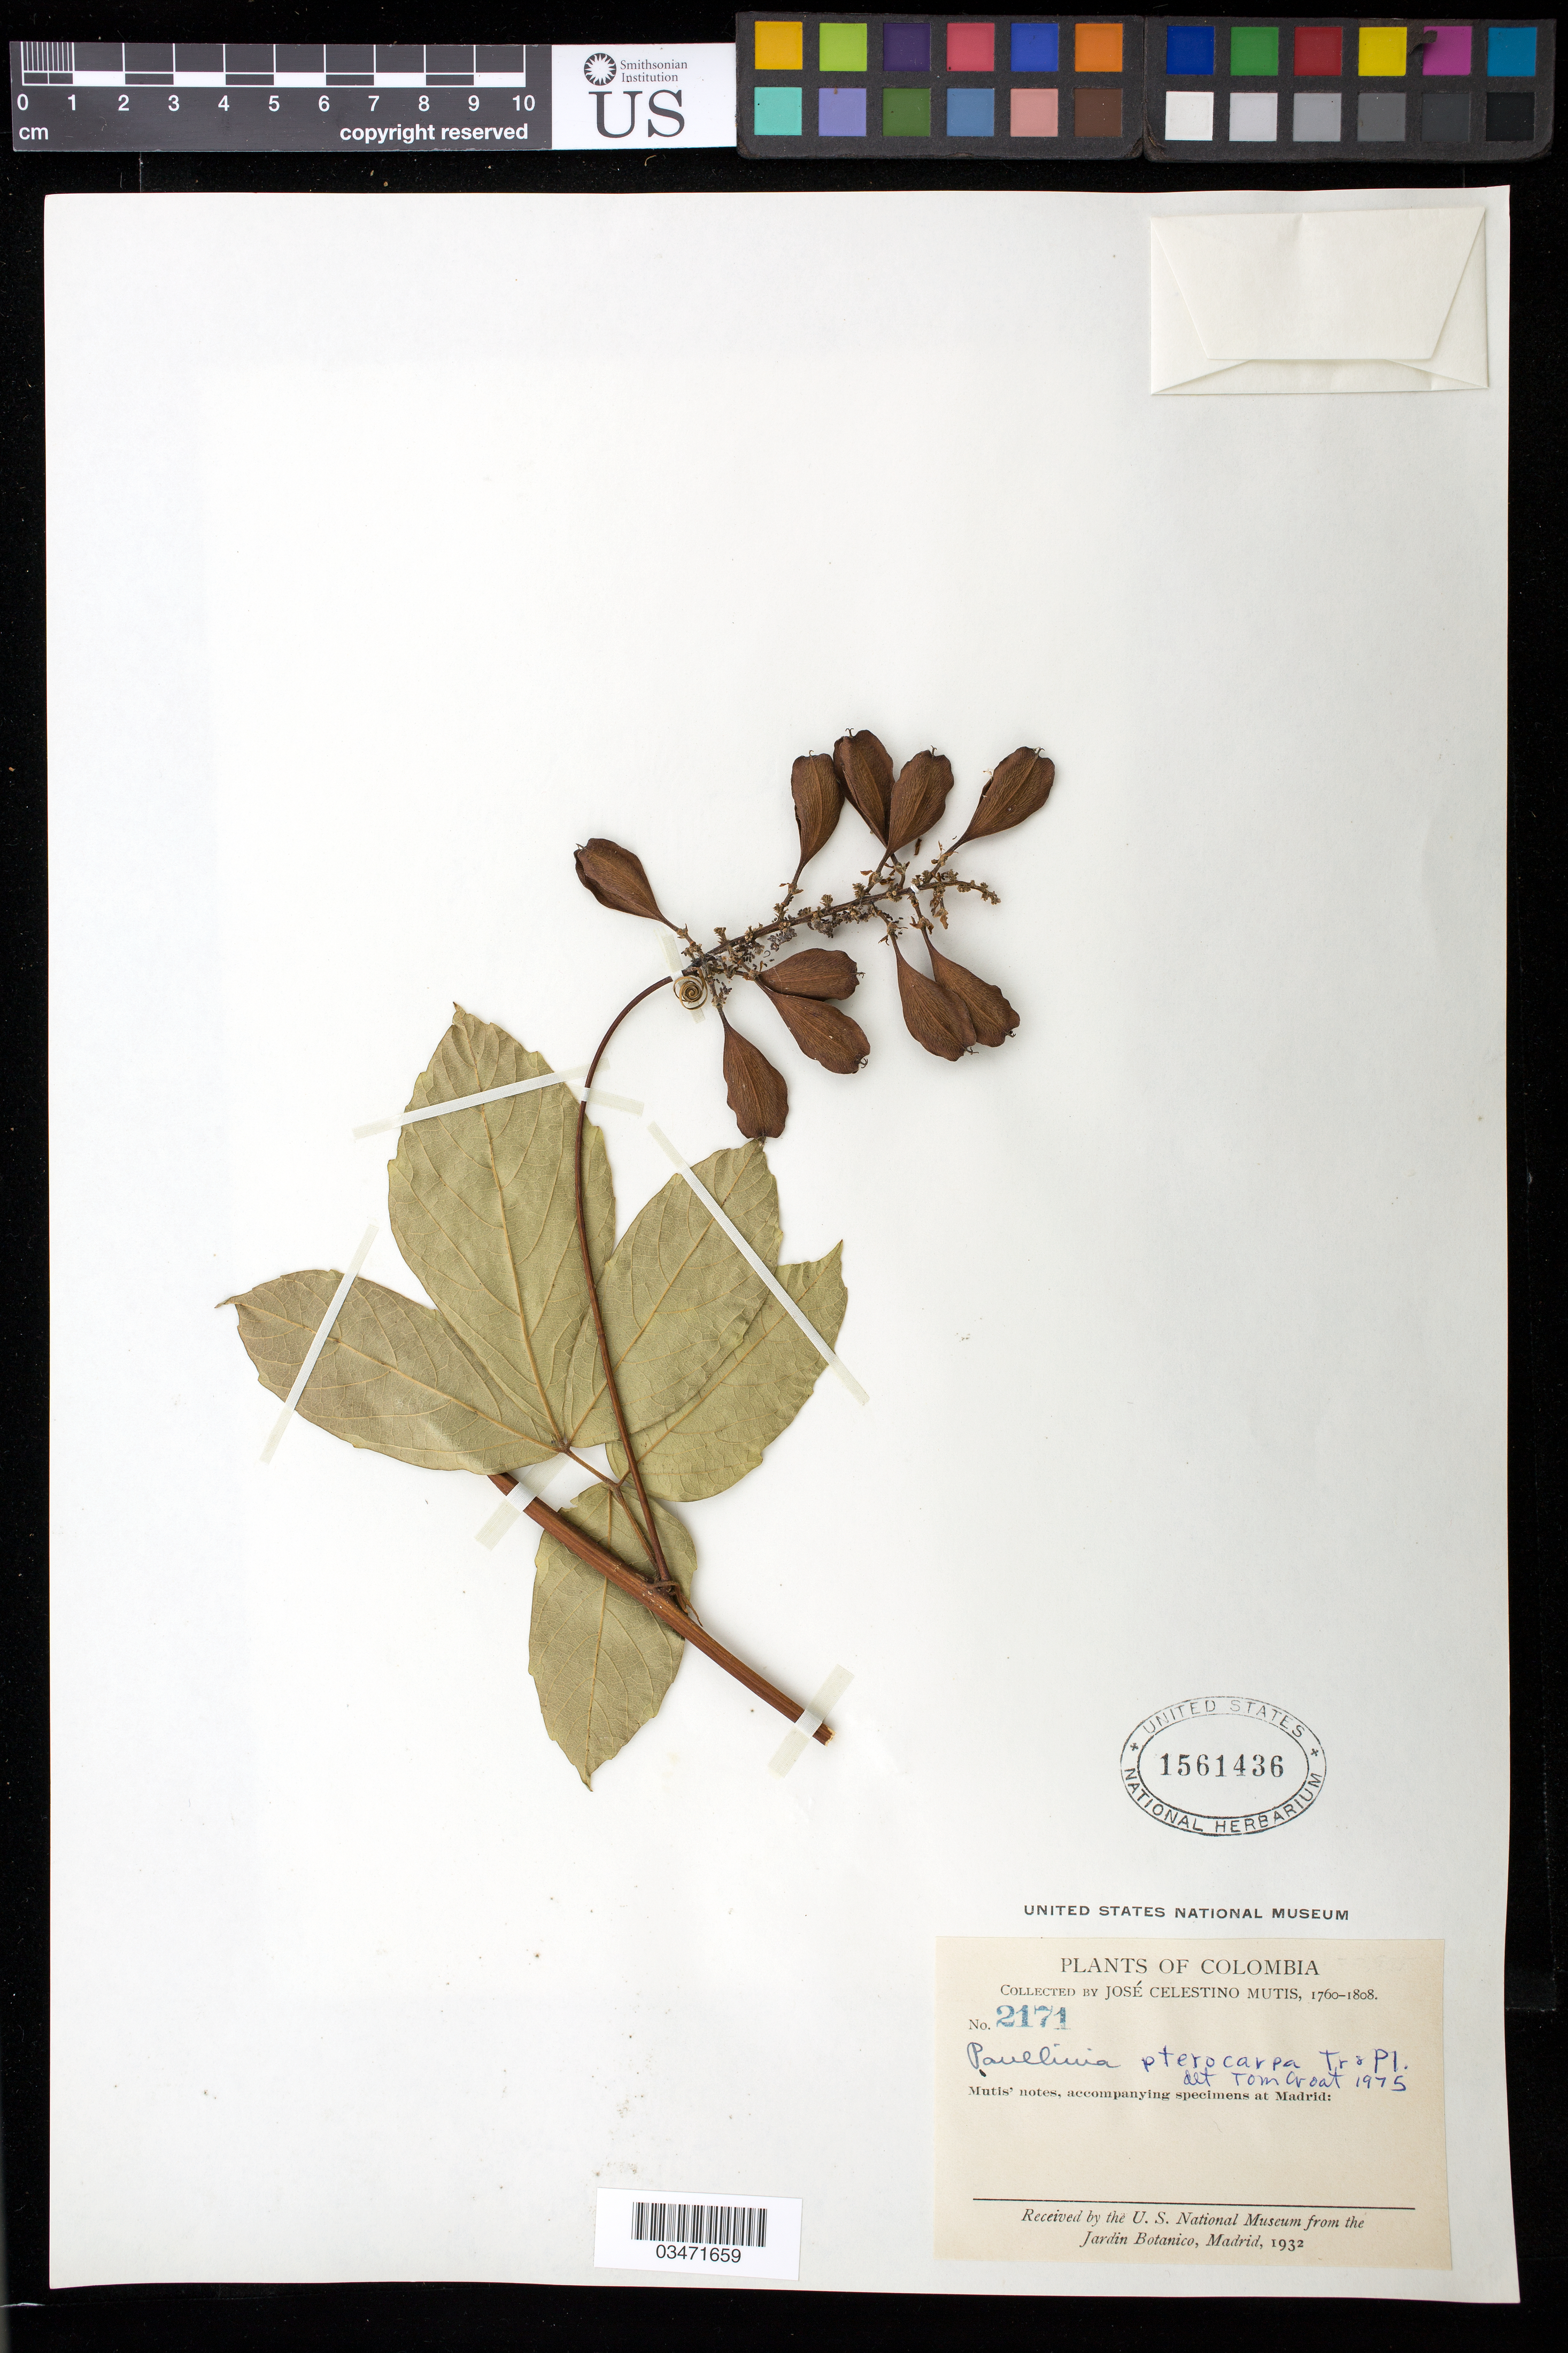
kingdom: Plantae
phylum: Tracheophyta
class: Magnoliopsida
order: Sapindales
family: Sapindaceae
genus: Paullinia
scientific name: Paullinia pterocarpa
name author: Triana & Planch.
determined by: Croat, Thomas B., Missouri Botanical Garden (MO)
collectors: J. C. B. Mutis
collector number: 2171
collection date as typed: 1760 -- --- 1808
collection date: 1760/1808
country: Colombia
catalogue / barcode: US 1561436